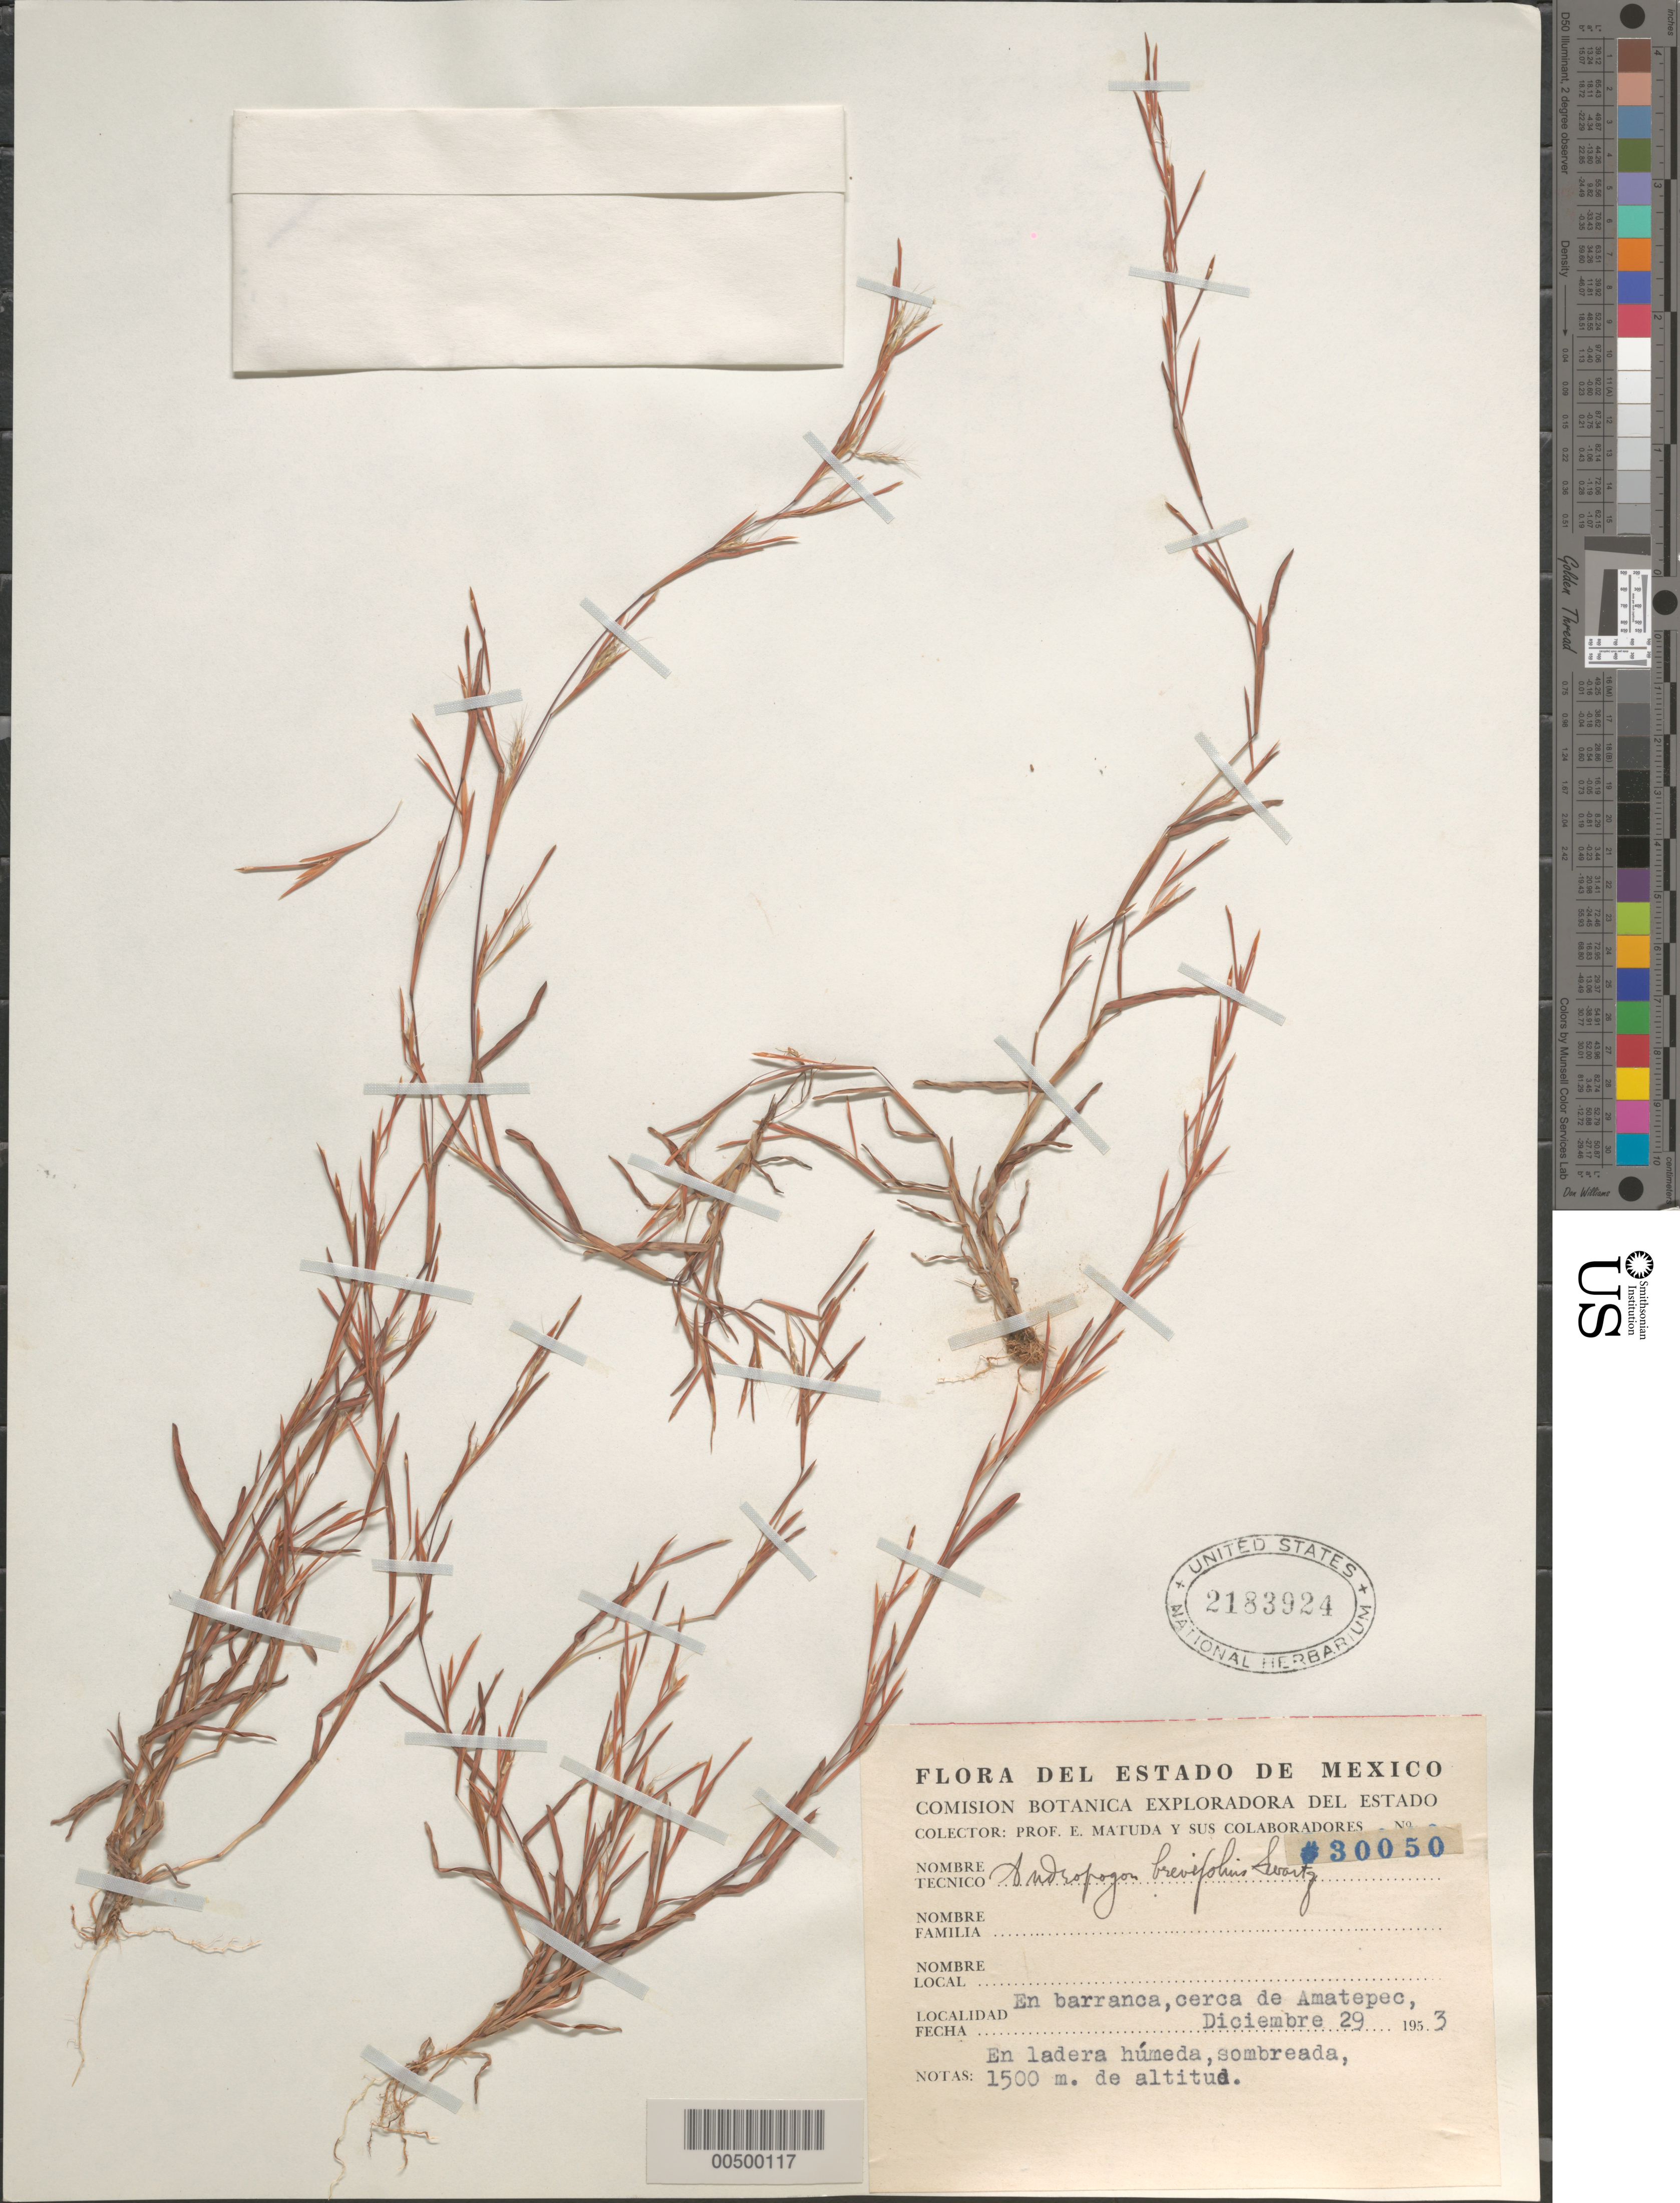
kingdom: Plantae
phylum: Tracheophyta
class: Liliopsida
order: Poales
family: Poaceae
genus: Schizachyrium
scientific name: Schizachyrium brevifolium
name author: (Sw.) Nees ex Büse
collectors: E. Matuda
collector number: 30050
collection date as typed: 29 Dec 1953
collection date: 1953-12-29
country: Mexico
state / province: México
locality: Cerca de Amatepec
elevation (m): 1500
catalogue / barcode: US 2183924